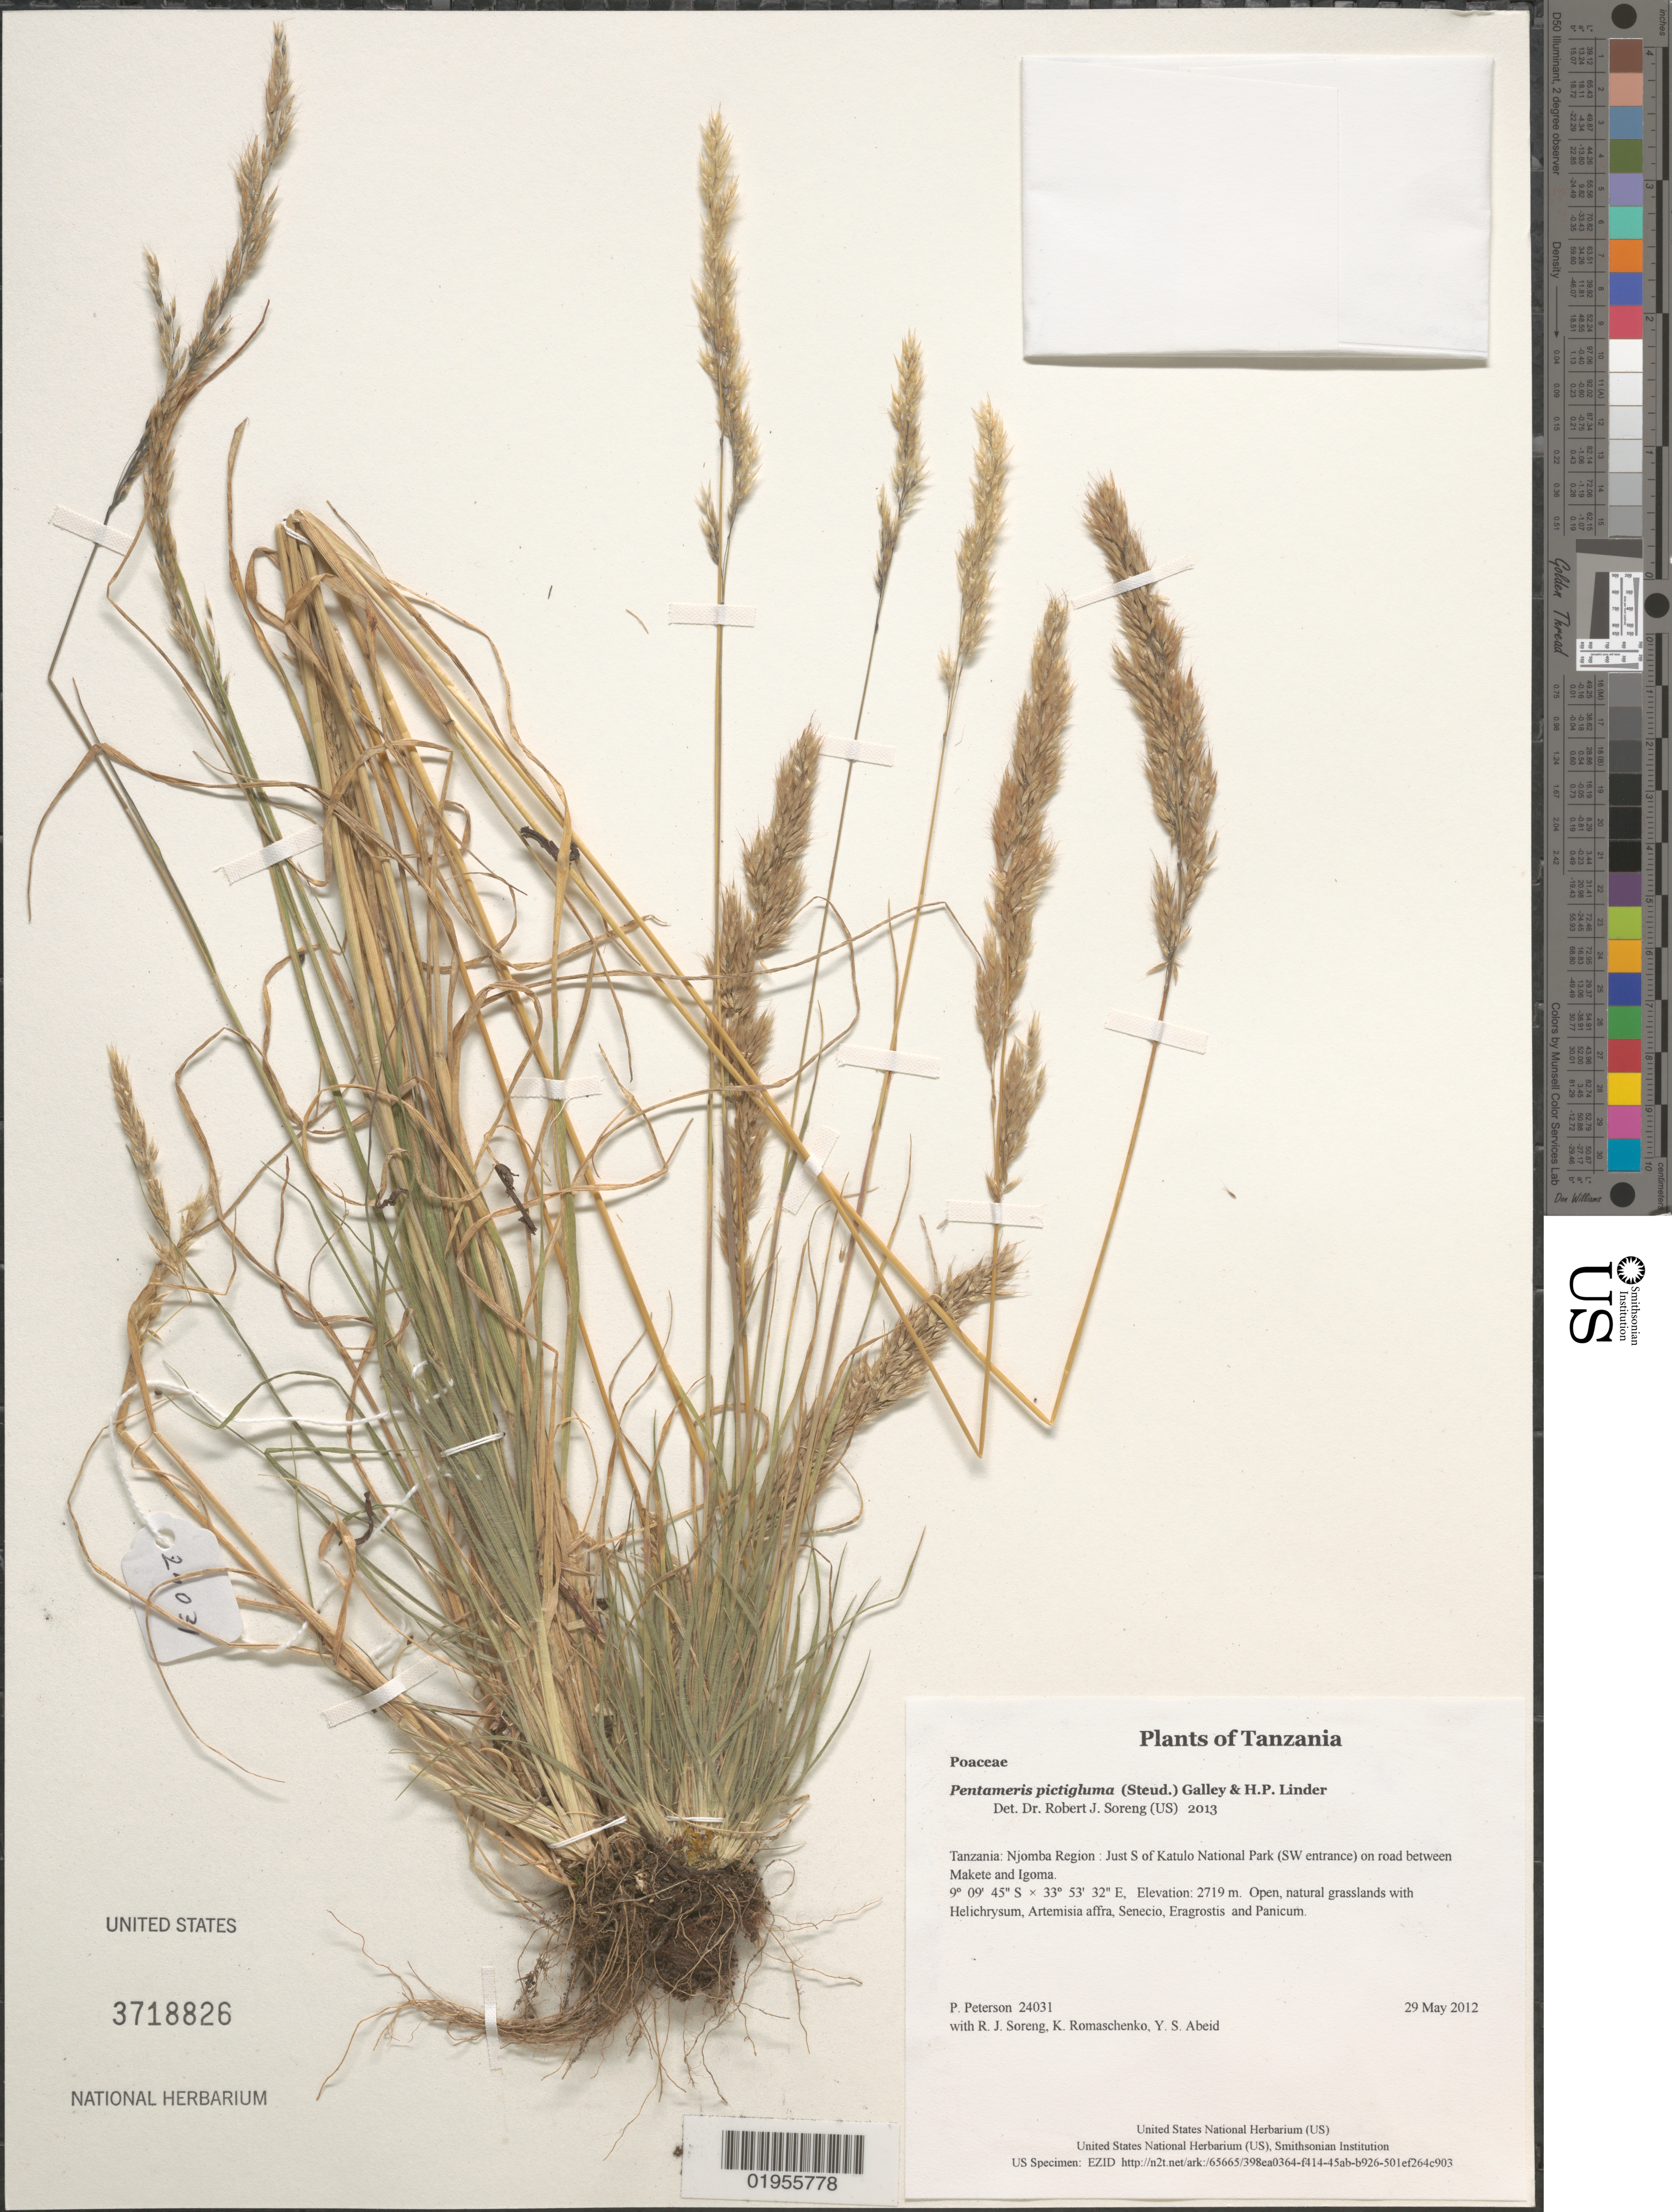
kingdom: Plantae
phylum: Tracheophyta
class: Liliopsida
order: Poales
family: Poaceae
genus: Pentameris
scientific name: Pentameris pictigluma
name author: (Steud.) Galley & H.P. Linder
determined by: Soreng, Robert J., Research Associate (BOT), Smithsonian Institution - National Museum of Natural History (UNITED STATES)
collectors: P. M. Peterson, R. J. Soreng, K. Romaschenko & Y. Abeid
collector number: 24031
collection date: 2012-05-29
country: Tanzania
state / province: Njombe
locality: Just S of Katulo National Park (SW entrance) on road between Makete and Igoma.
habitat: Open, natural grasslands with Helichrysum, Artemisia affra, Senecio, Eragrostis and Panicum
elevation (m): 2719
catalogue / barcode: US 3718826